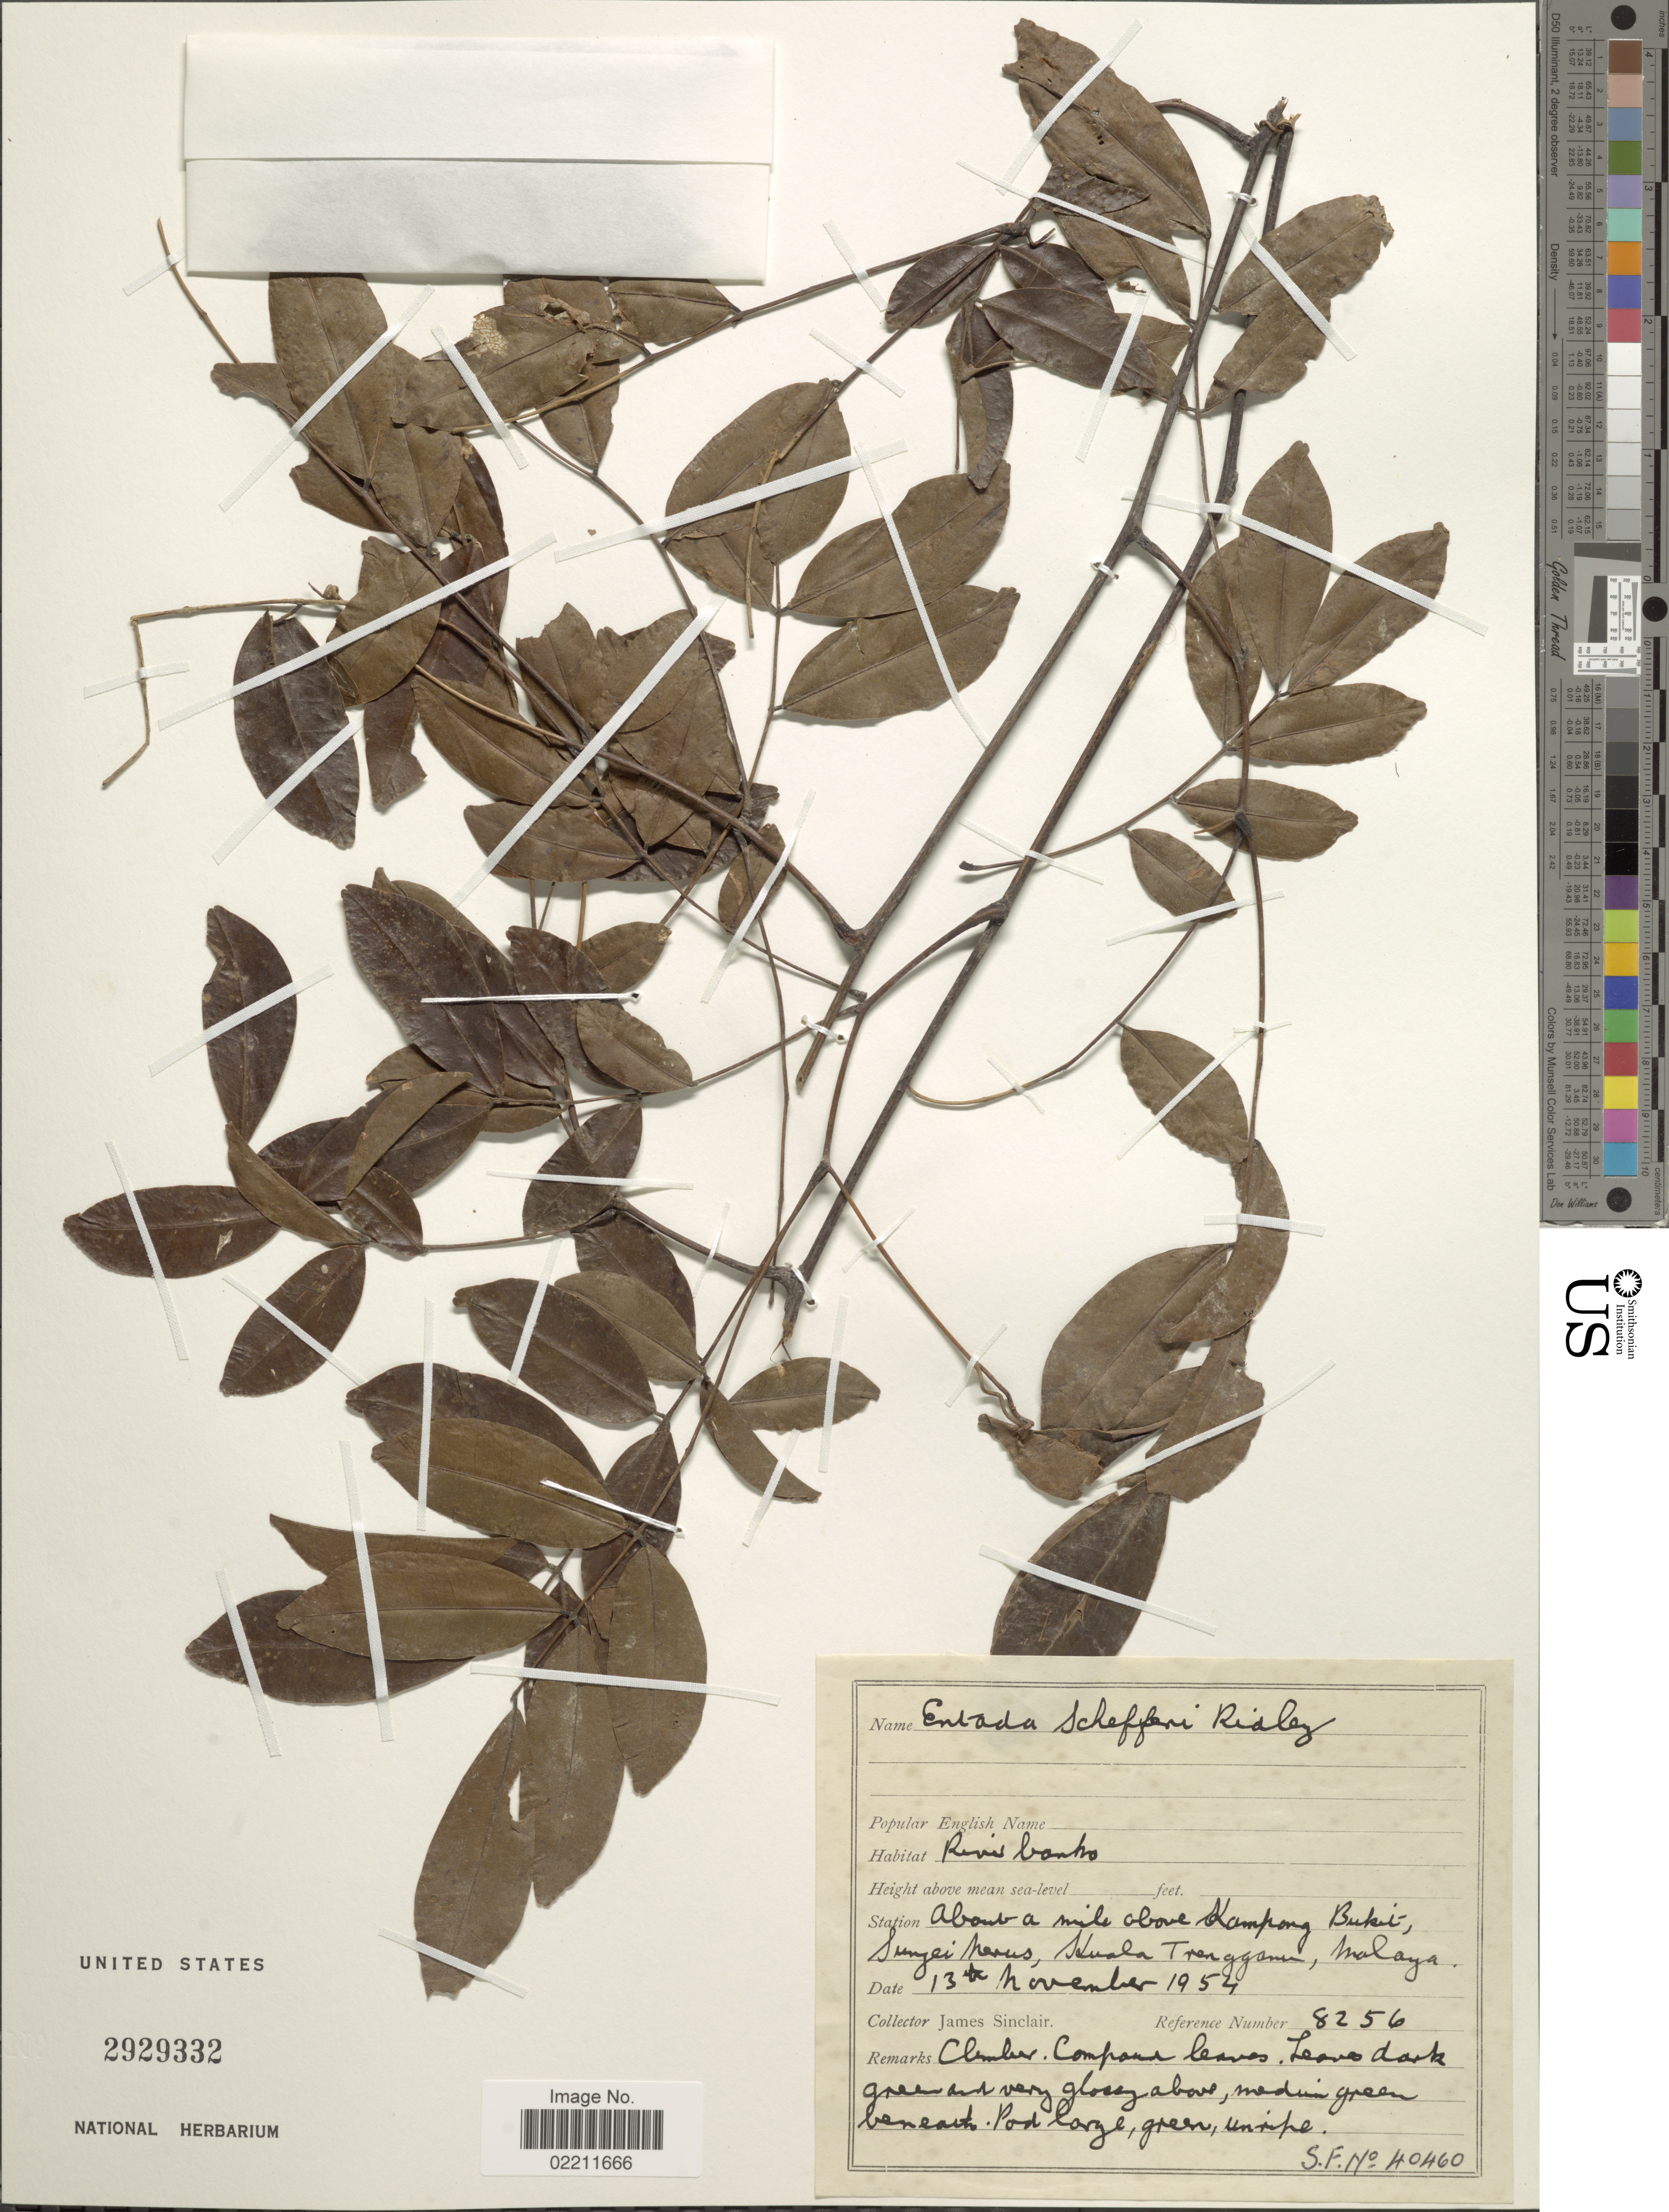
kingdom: Plantae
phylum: Tracheophyta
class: Magnoliopsida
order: Fabales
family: Fabaceae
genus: Entada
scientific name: Entada schefferi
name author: Ridl.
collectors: J. Sinclair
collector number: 8256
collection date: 1954-11-13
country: Malaysia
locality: About a mile above Kampong Buket, Sungai Nerus, Kuala Terengganu, Malaya.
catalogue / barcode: US 2929332